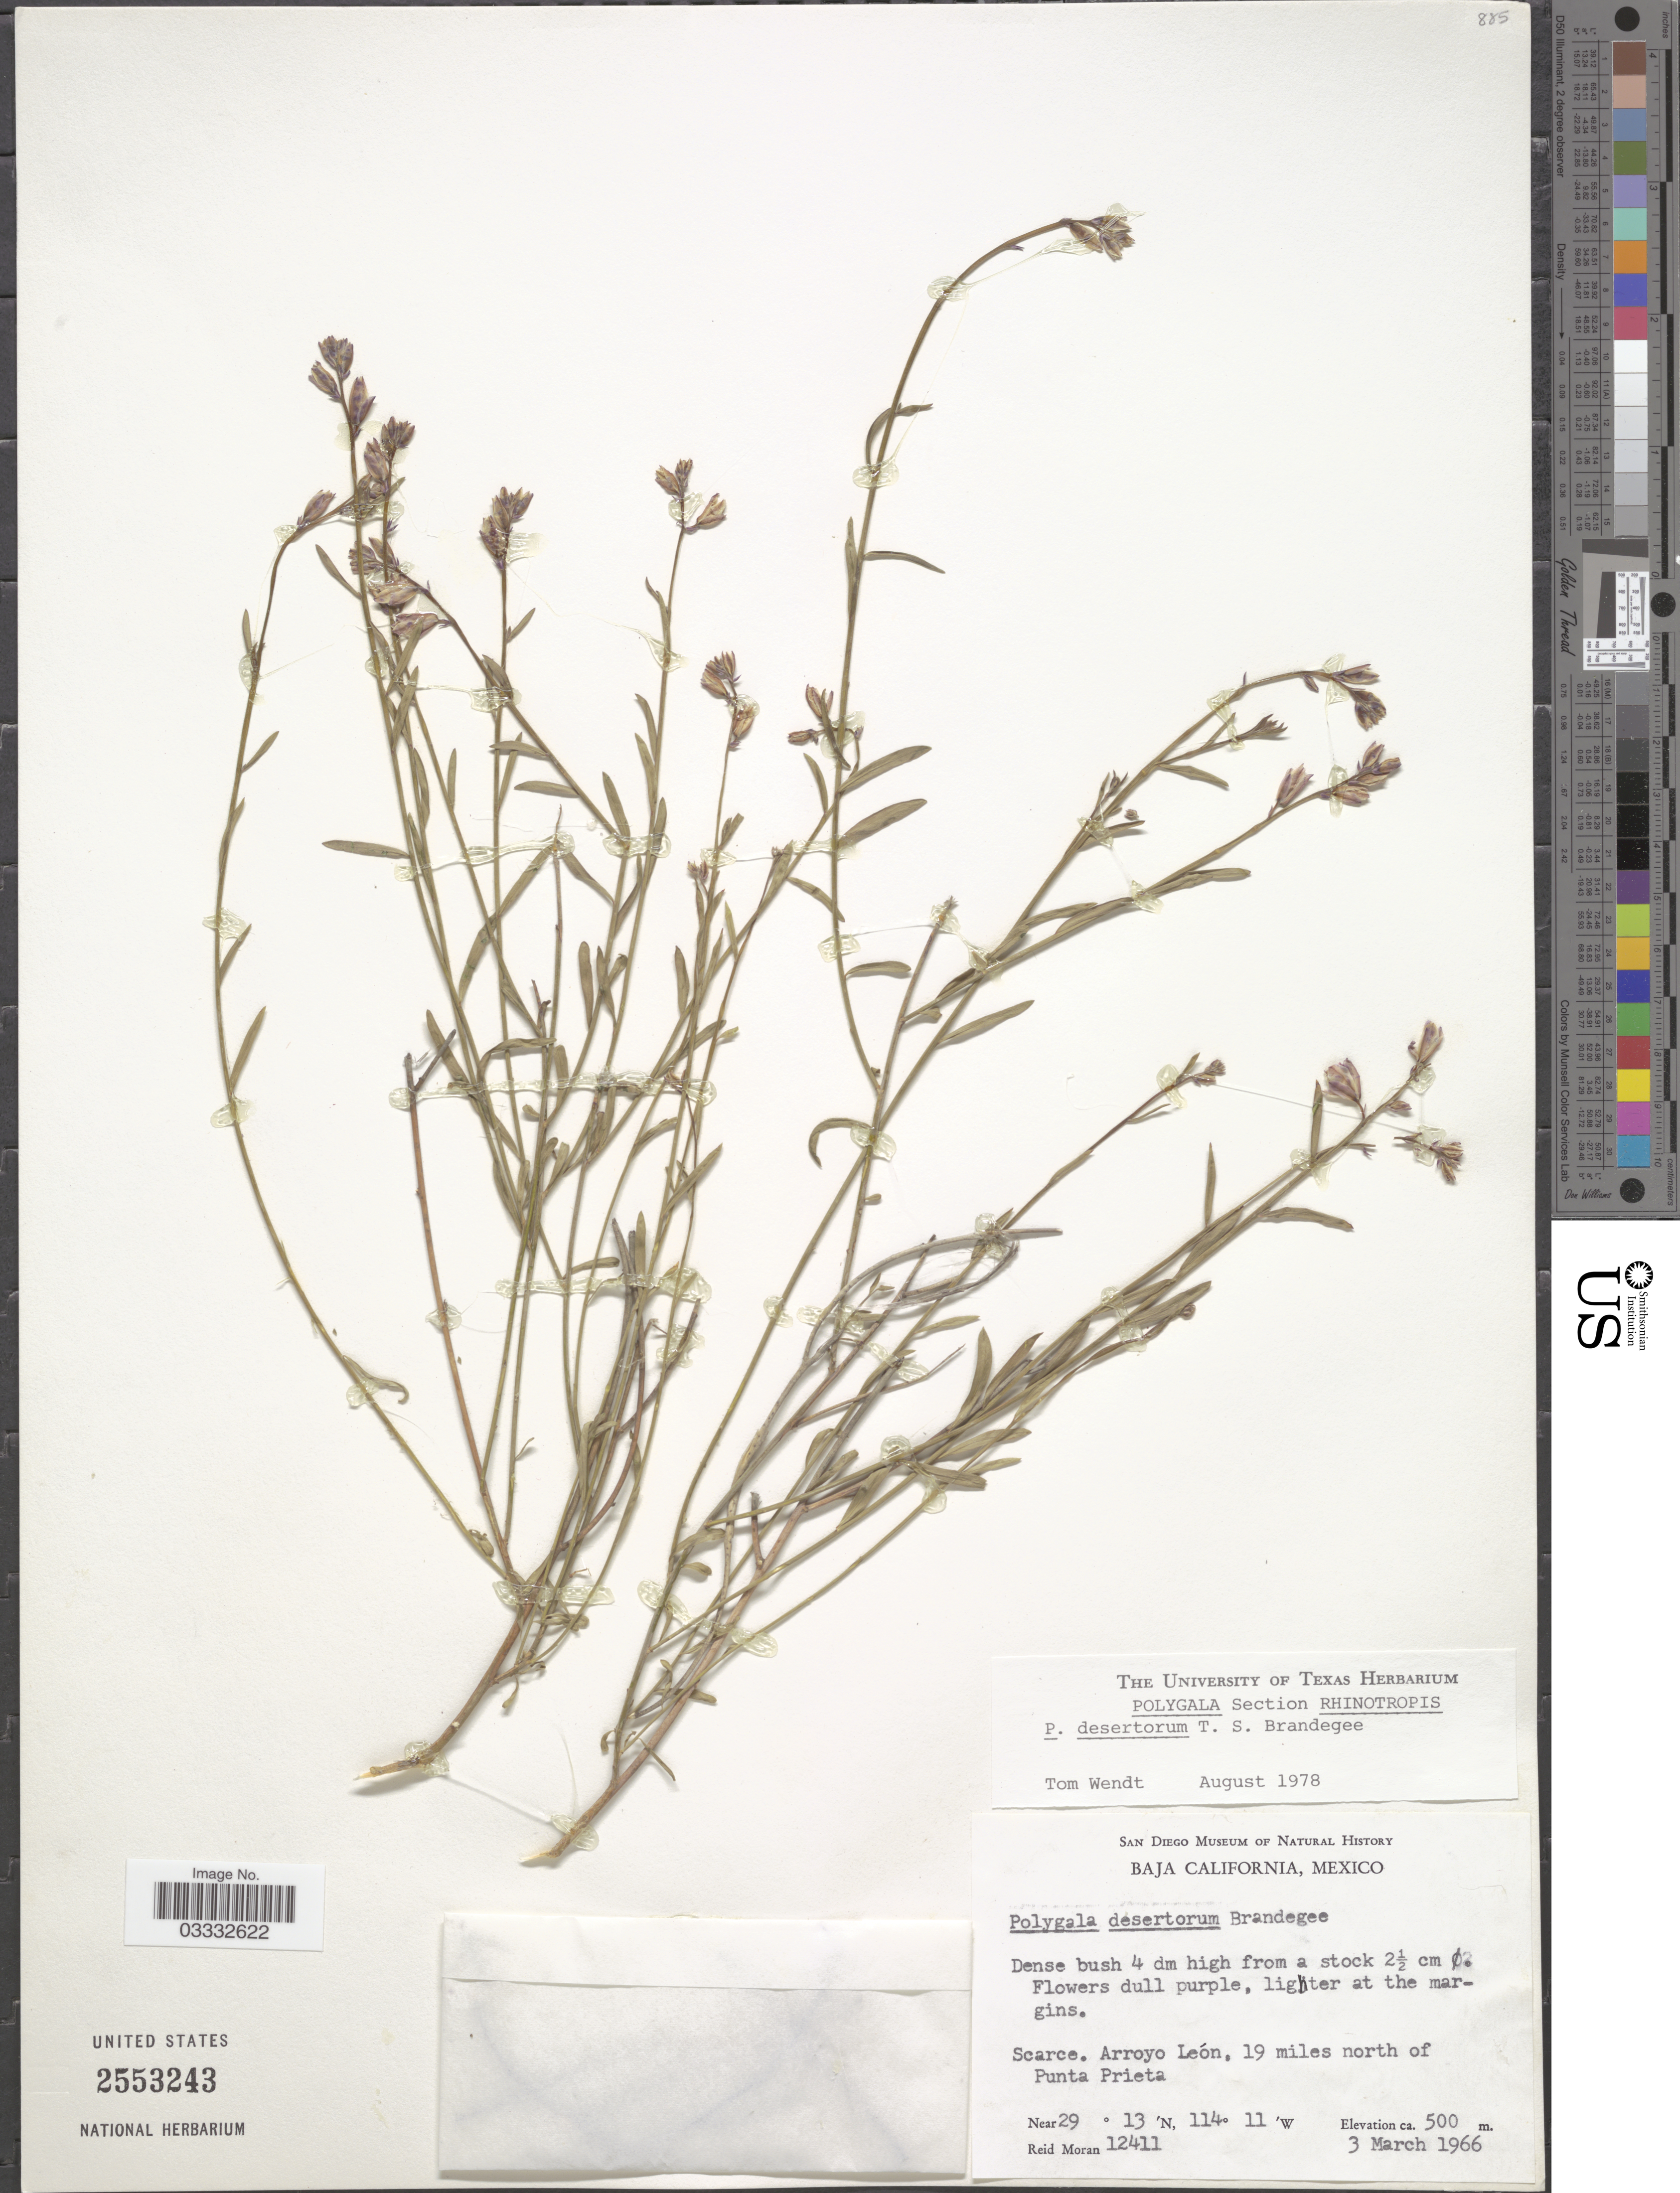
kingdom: Plantae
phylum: Tracheophyta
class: Magnoliopsida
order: Fabales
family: Polygalaceae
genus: Rhinotropis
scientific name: Rhinotropis desertorum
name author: (K. Brandegee) J.R. Abbott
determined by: Strong, Mark T., (BOT), Smithsonian Institution - National Museum of Natural History (UNITED STATES)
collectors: R. V. Moran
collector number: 12411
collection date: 1966-03-03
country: Mexico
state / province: Baja California Norte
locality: Arroyo León. 19 miles north of Punta Prieta.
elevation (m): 500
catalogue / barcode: US 2553243